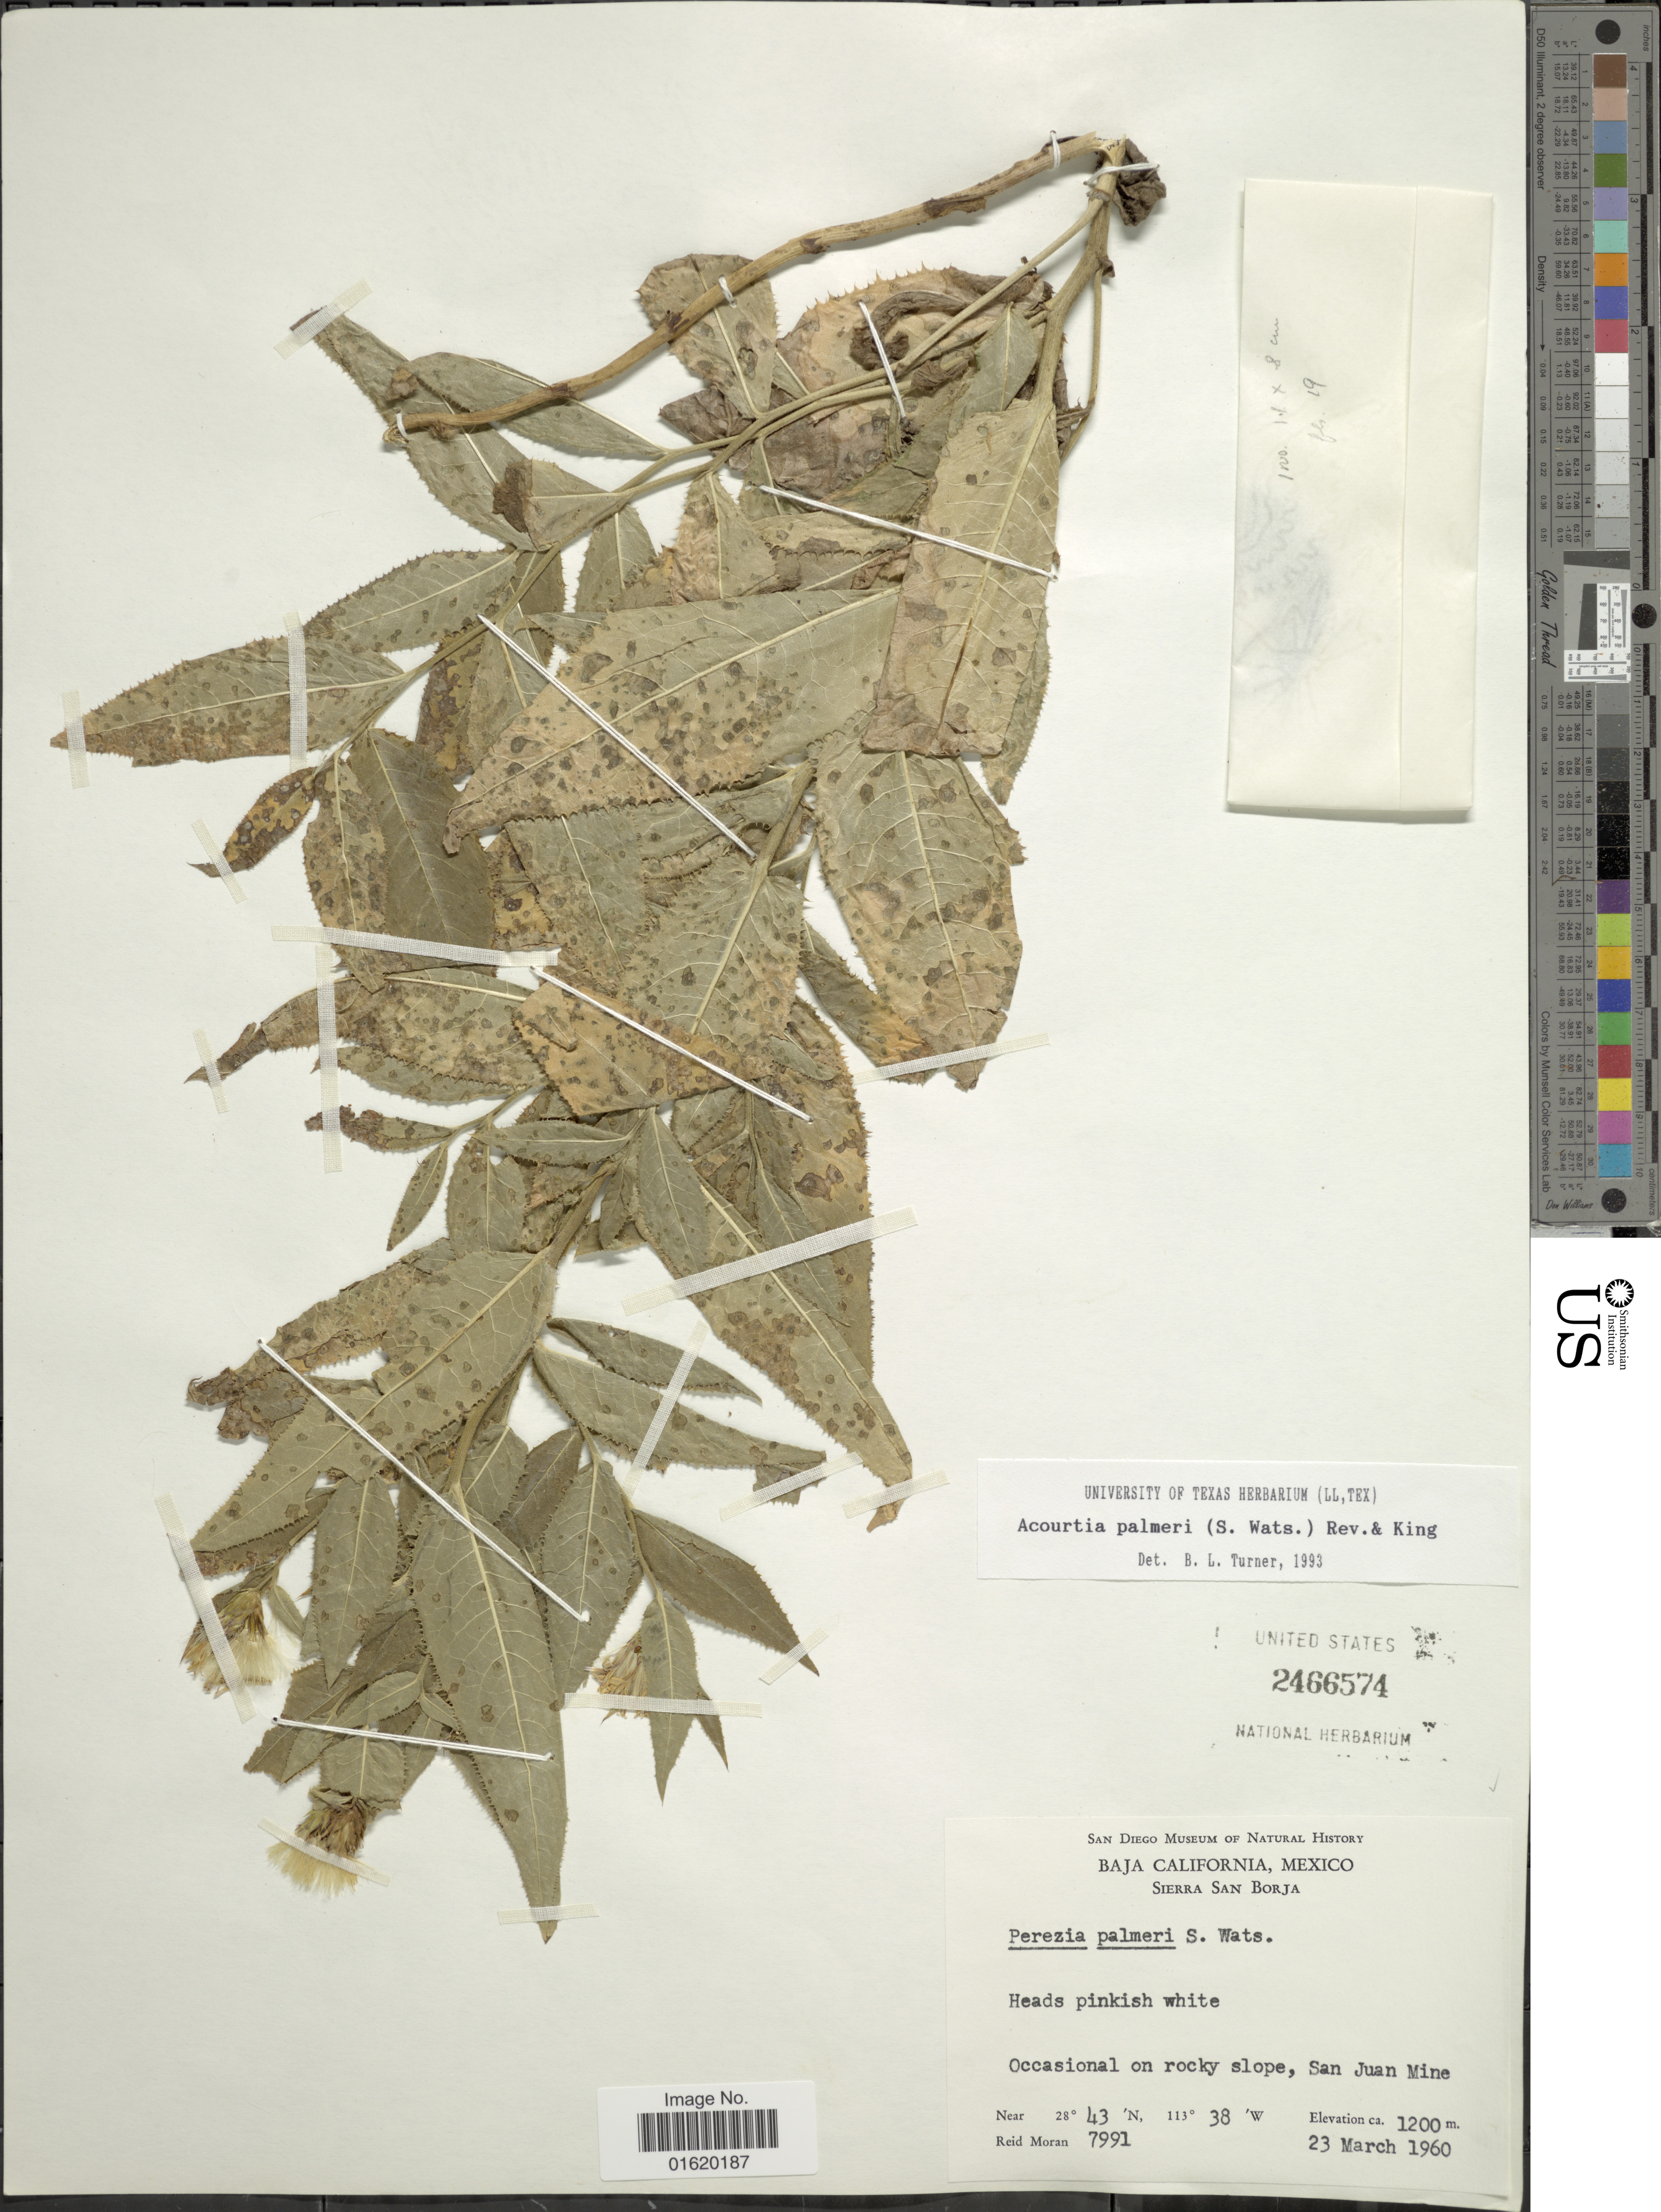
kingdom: Plantae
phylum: Tracheophyta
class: Magnoliopsida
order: Asterales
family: Asteraceae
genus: Acourtia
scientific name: Acourtia palmeri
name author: (S. Watson) Reveal & R.M. King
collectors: R. V. Moran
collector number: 7991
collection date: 1960-03-23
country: Mexico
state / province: Baja California Norte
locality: Sierra San Borja, occasional on rocky slope, San Juan Mine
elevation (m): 1200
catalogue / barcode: US 2466574